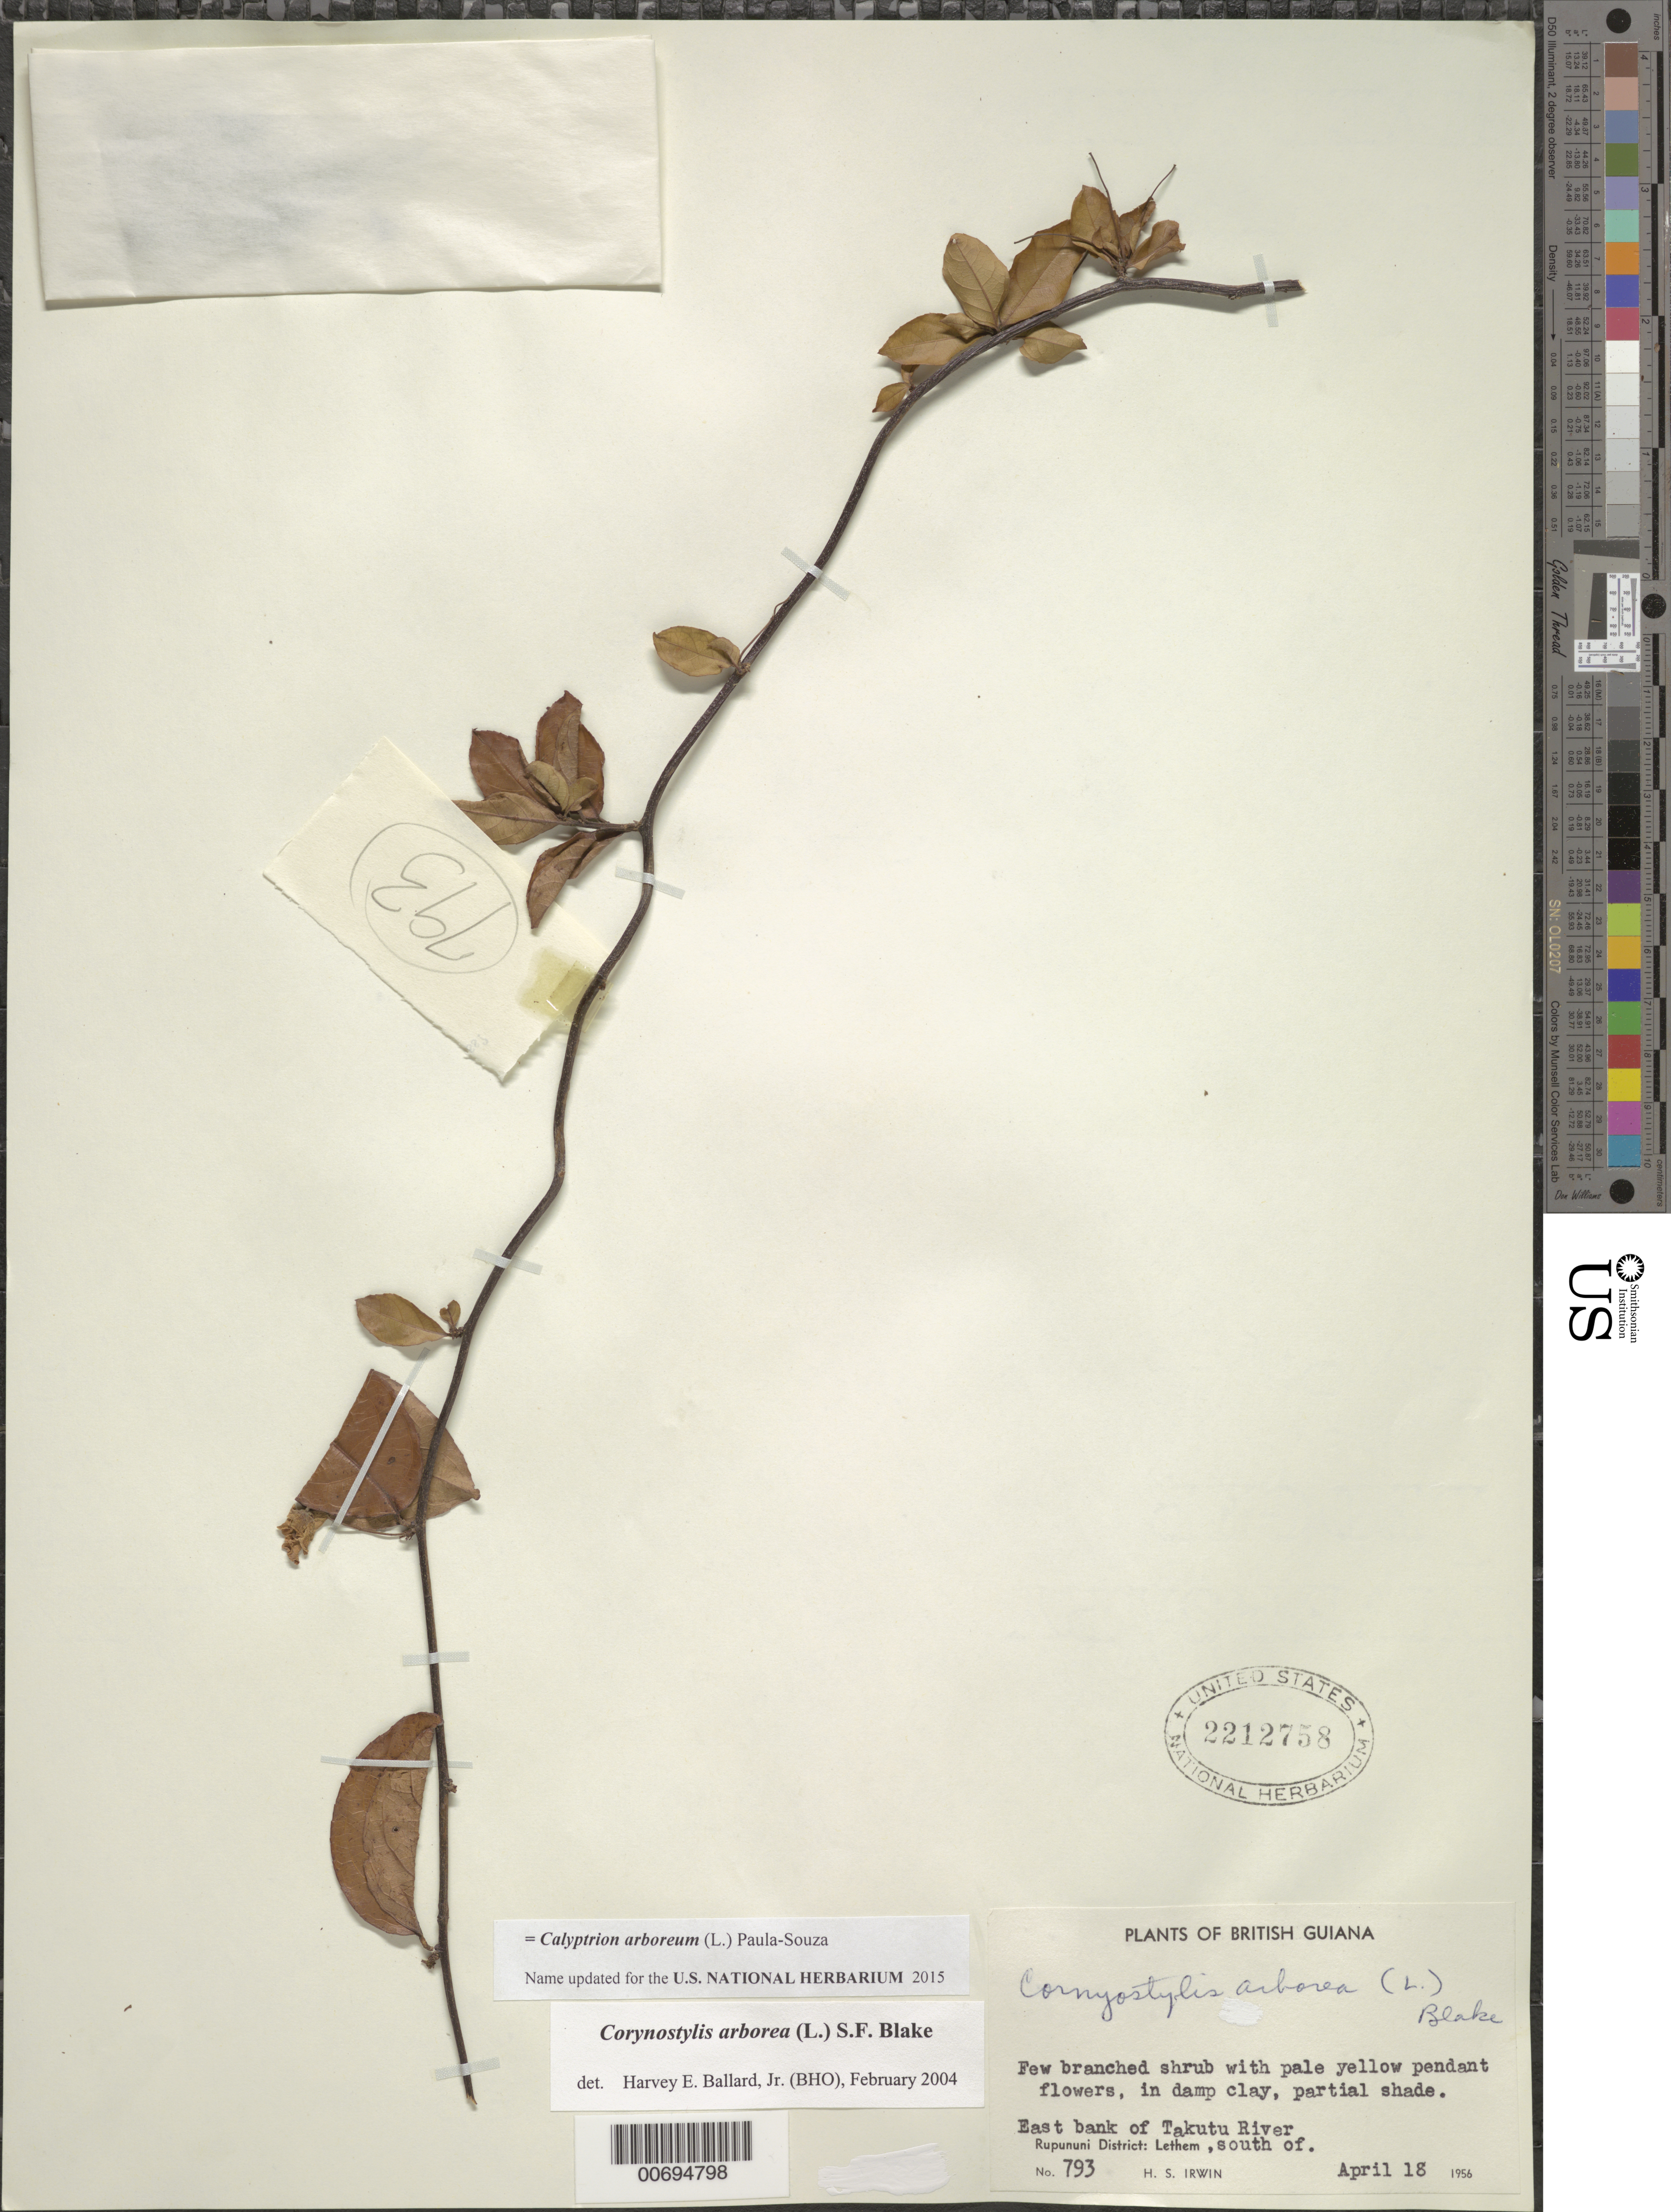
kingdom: Plantae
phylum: Tracheophyta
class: Magnoliopsida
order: Malpighiales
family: Violaceae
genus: Calyptrion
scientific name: Calyptrion arboreum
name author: (L.) Paula-Souza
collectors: H. Irwin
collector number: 793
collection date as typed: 18-Apr-56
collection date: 1956-04-18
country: Guyana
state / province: U. Takutu-U. Essequibo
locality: Rupununi Dist., Lethem, E bank of Takutu River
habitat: Damp clay, partial shade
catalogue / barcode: US 2212758